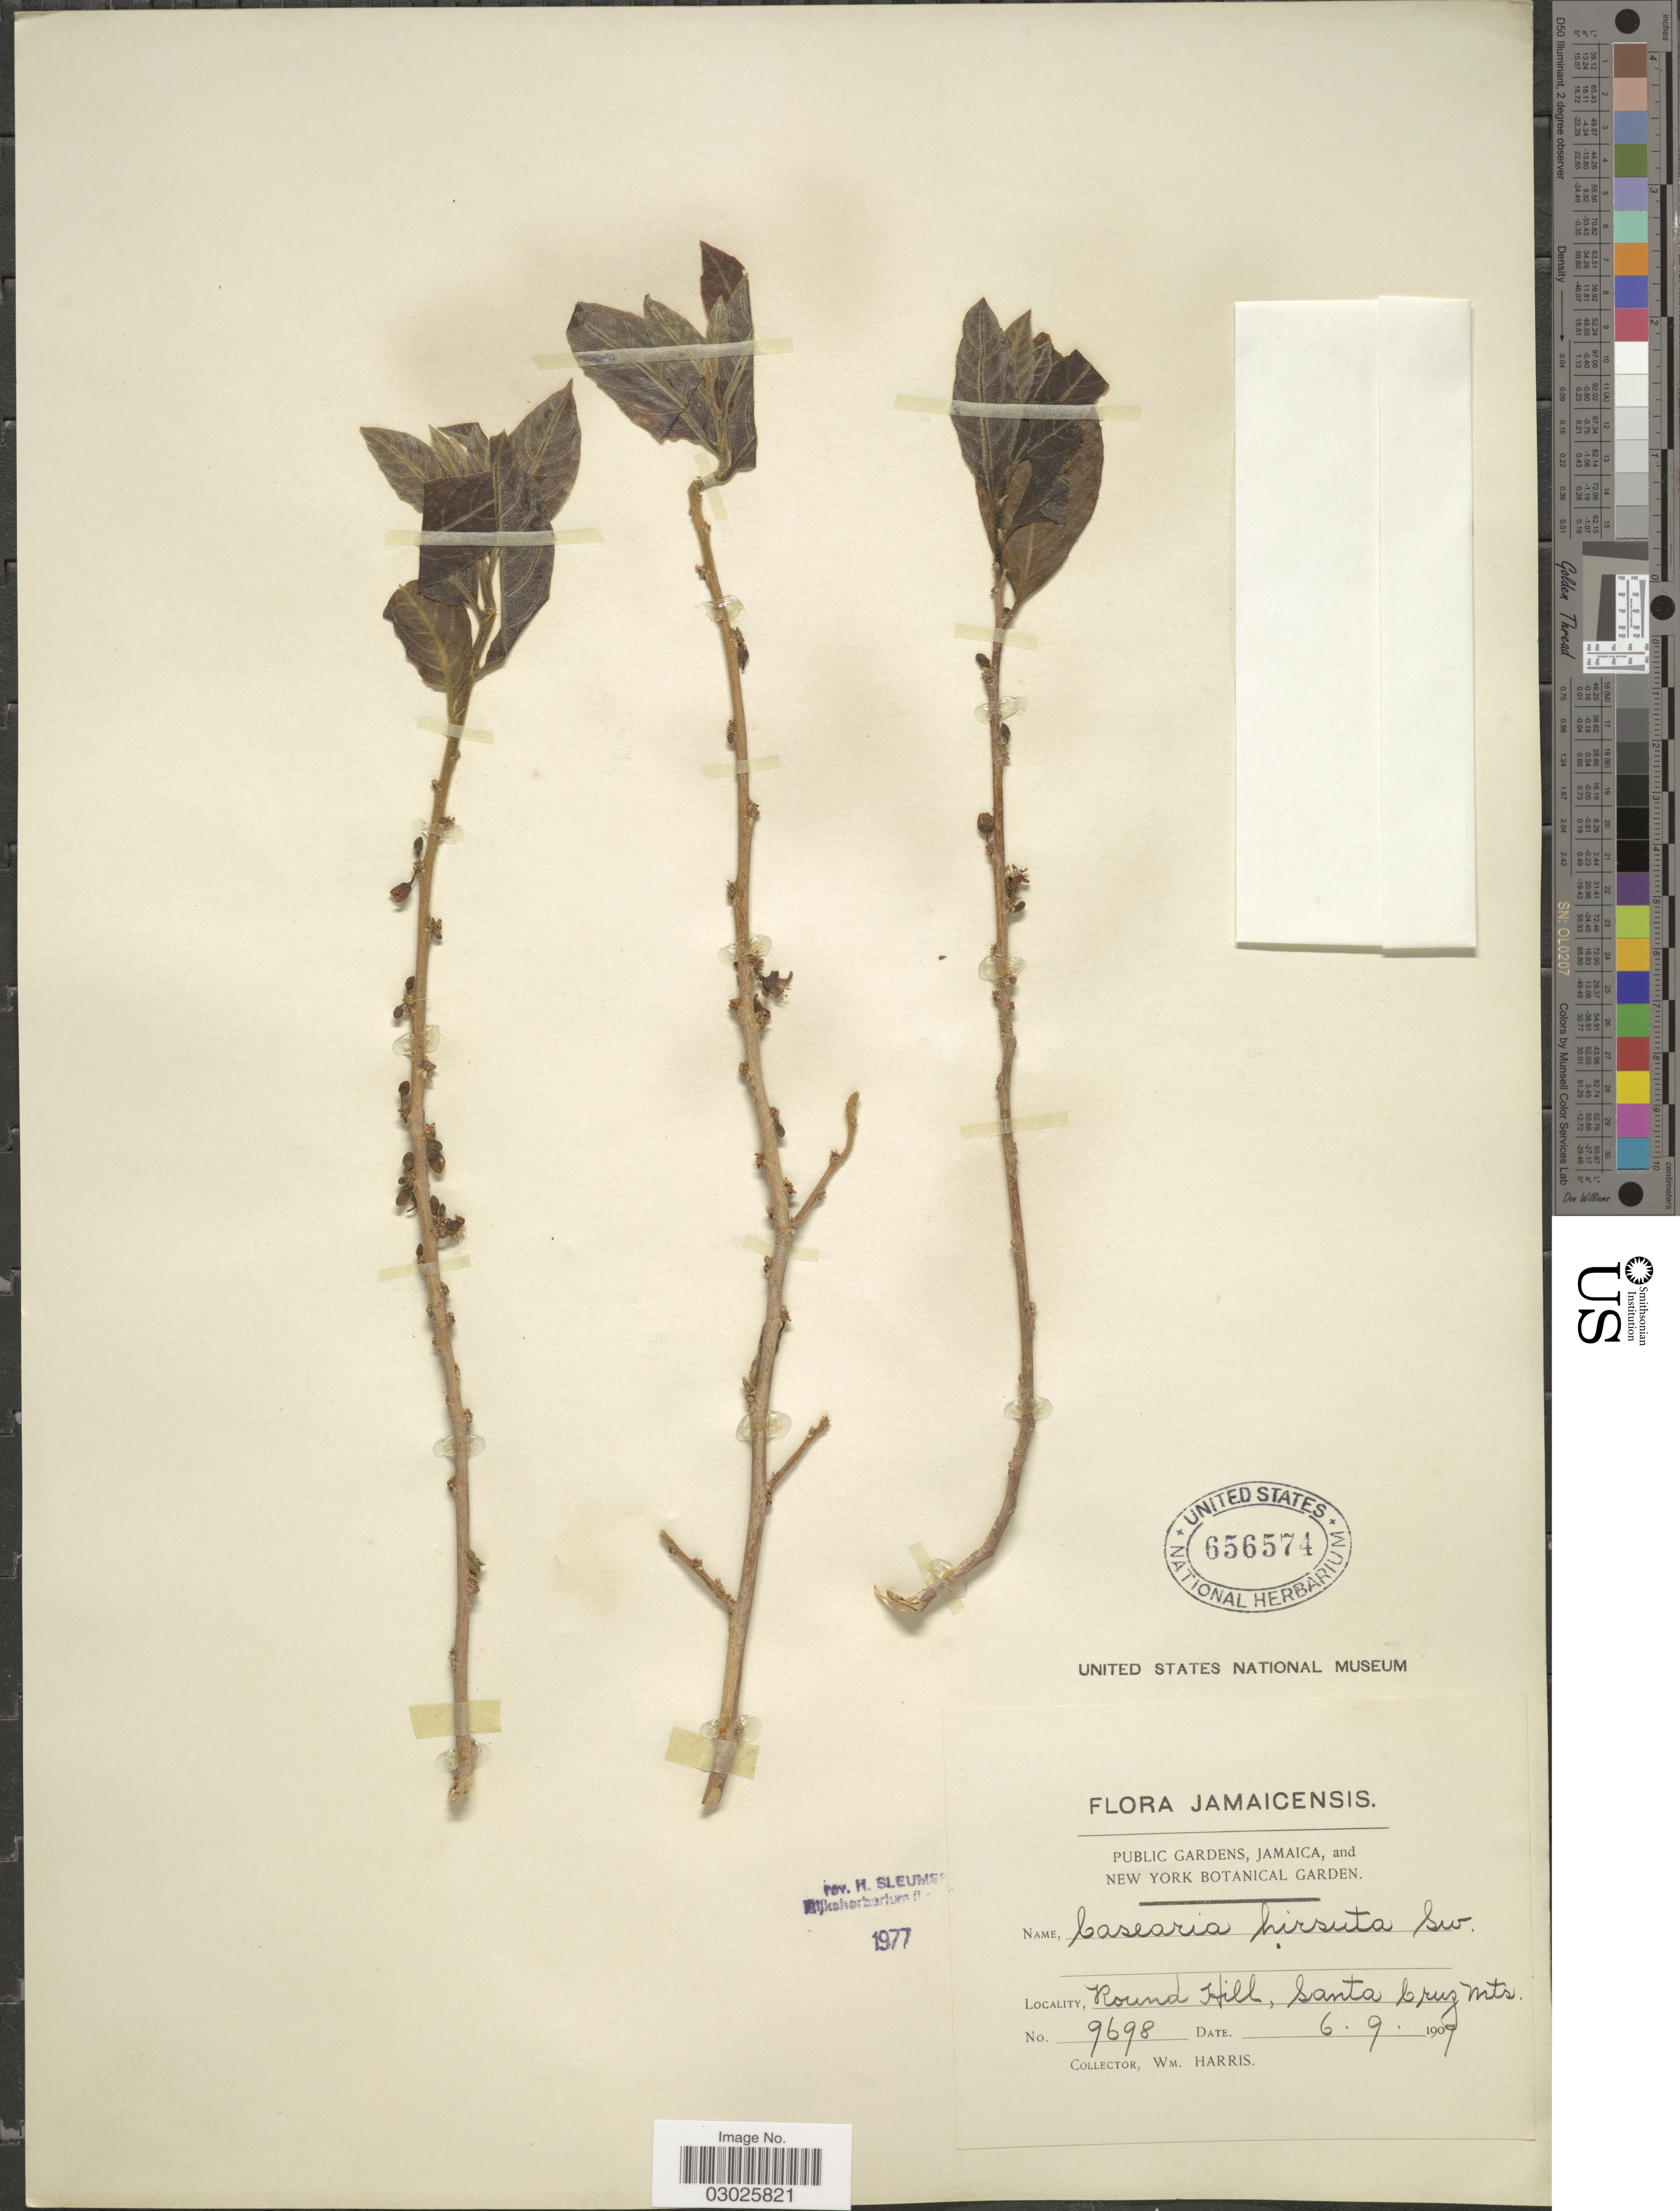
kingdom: Plantae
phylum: Tracheophyta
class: Magnoliopsida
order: Malpighiales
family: Salicaceae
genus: Casearia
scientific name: Casearia hirsuta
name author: Sw.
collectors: W. H. Harris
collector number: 9698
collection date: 1909-09-06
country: Jamaica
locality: Round Hill, Santa Cruz Mts.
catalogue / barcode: US 656574